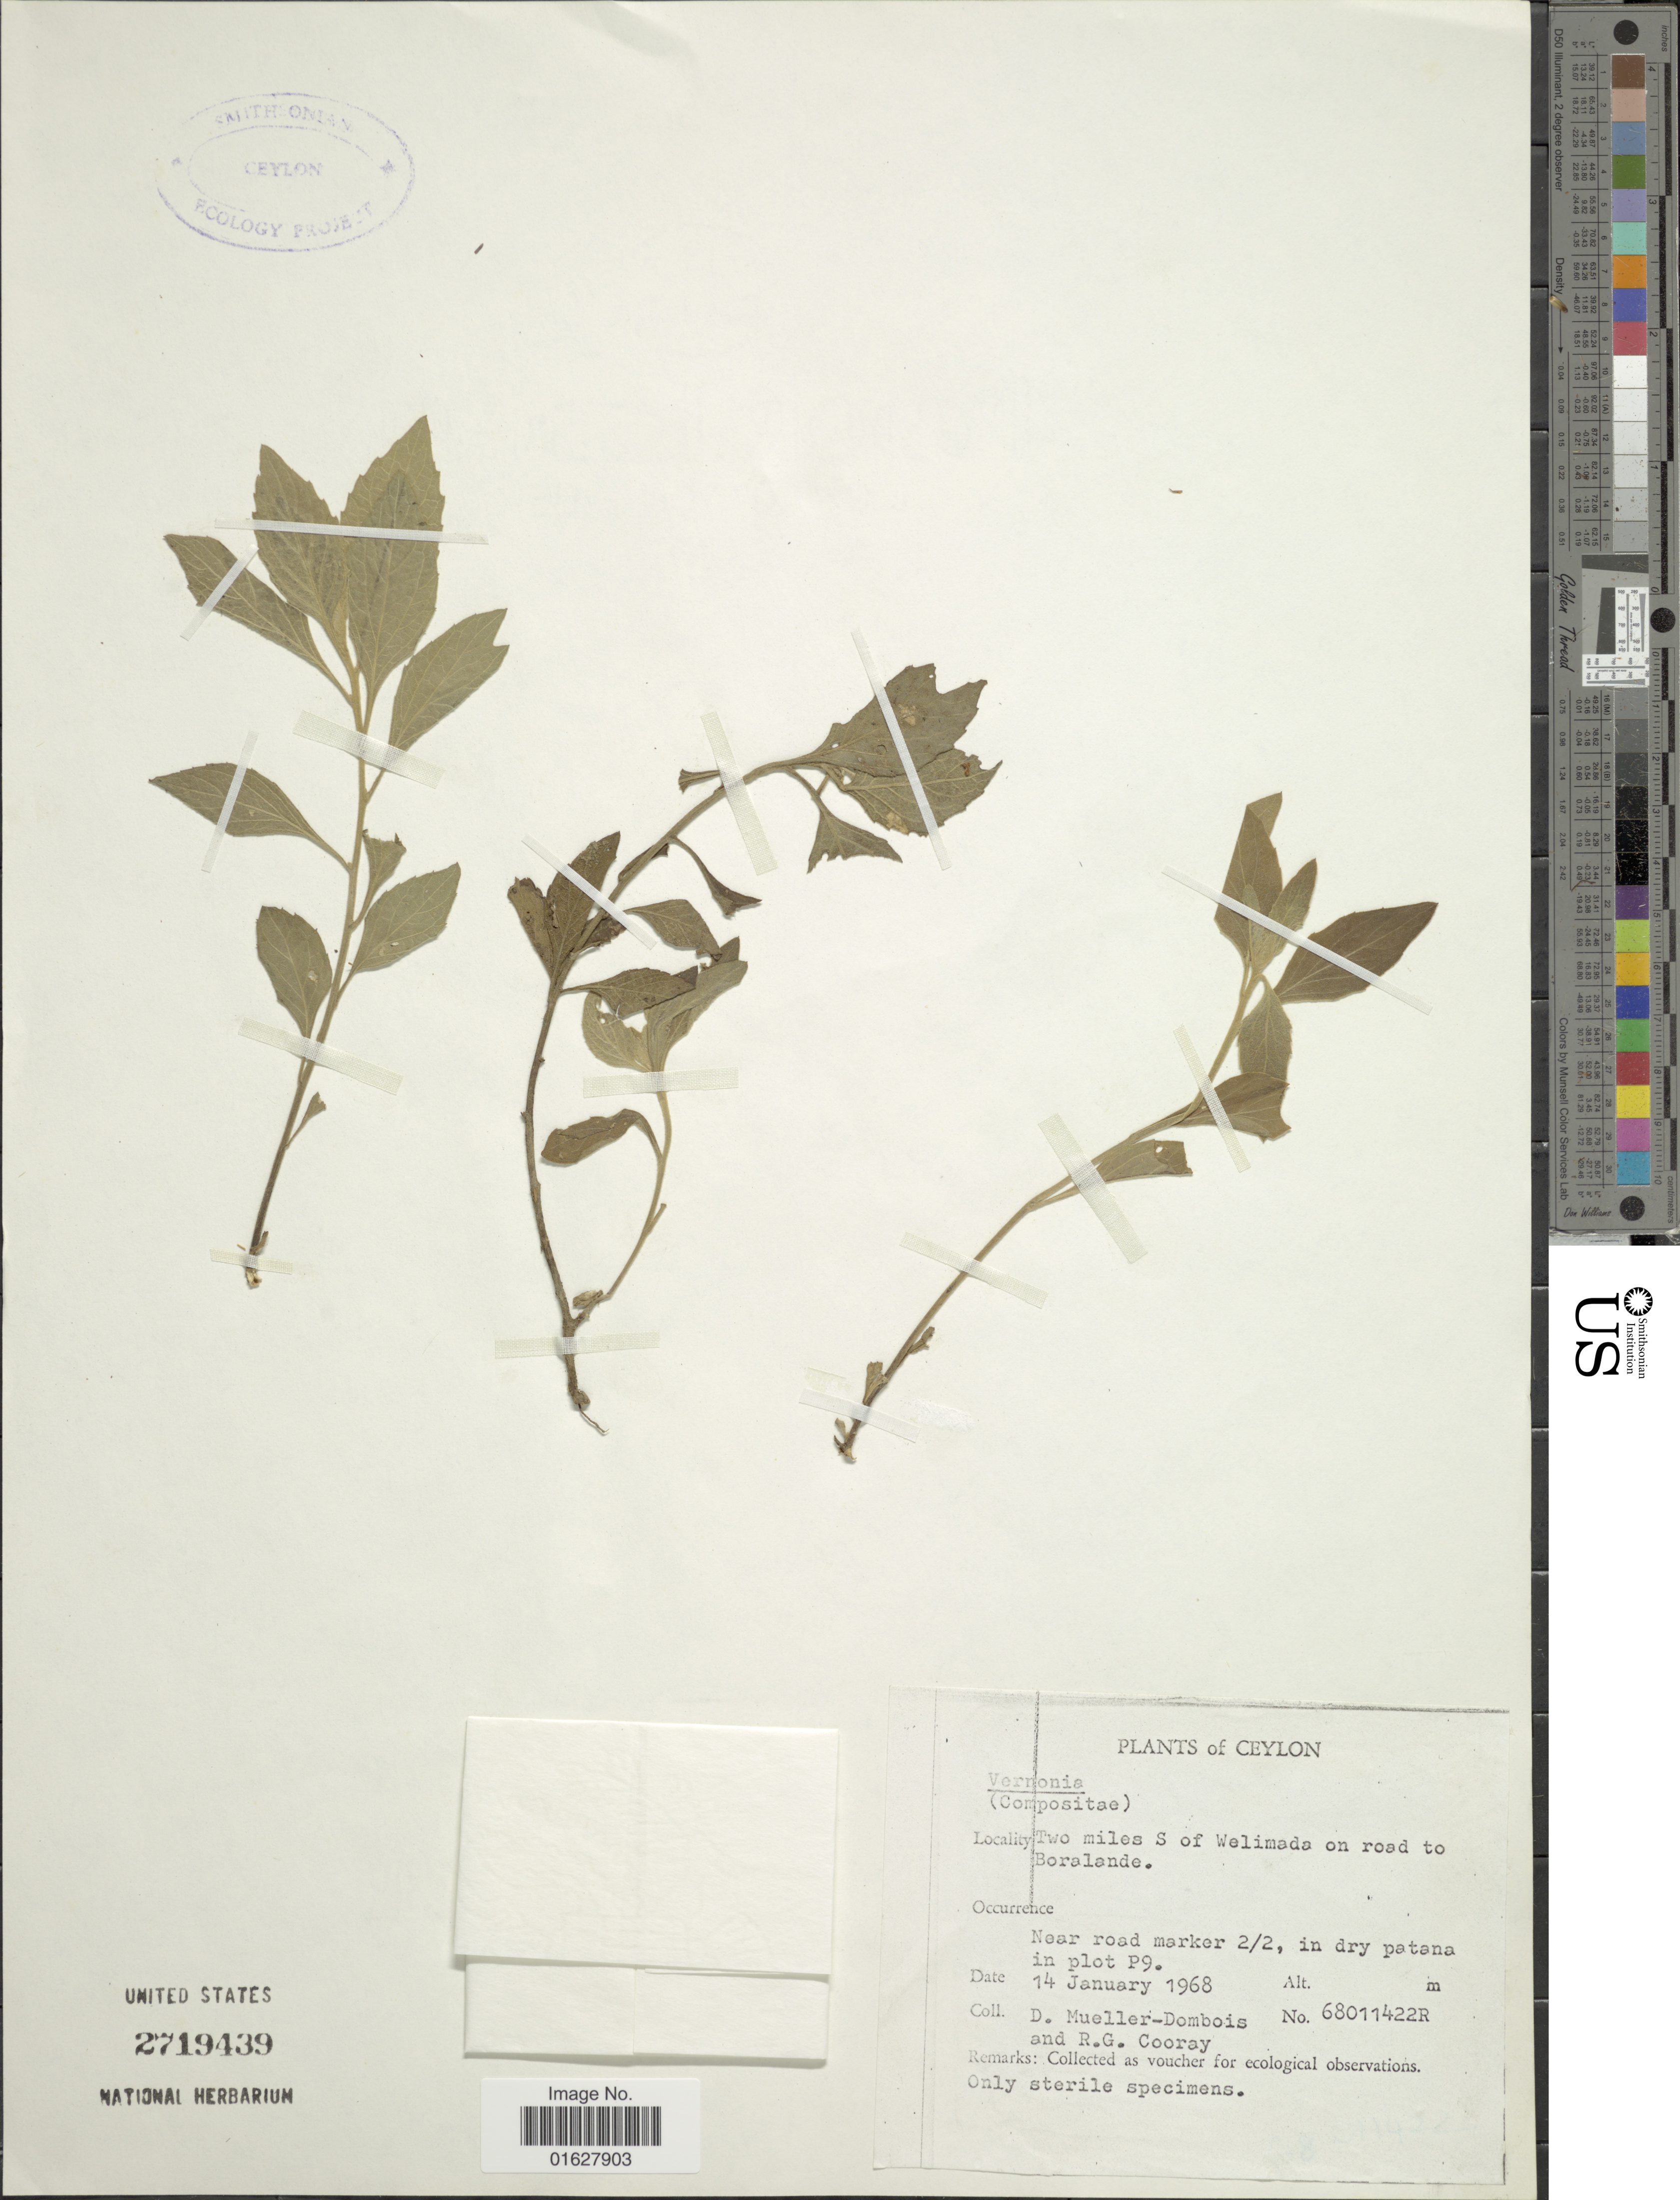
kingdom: Plantae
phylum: Tracheophyta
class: Magnoliopsida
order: Asterales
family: Asteraceae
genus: Vernonia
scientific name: Vernonia sp.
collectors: D. Mueller-Dombois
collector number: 68011422R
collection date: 1968-01-14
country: Sri Lanka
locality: Ceylon. Two miles S of Welimada on road to Boralande. Near road marker 2/2, in dry patana in plot P9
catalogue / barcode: US 2719439